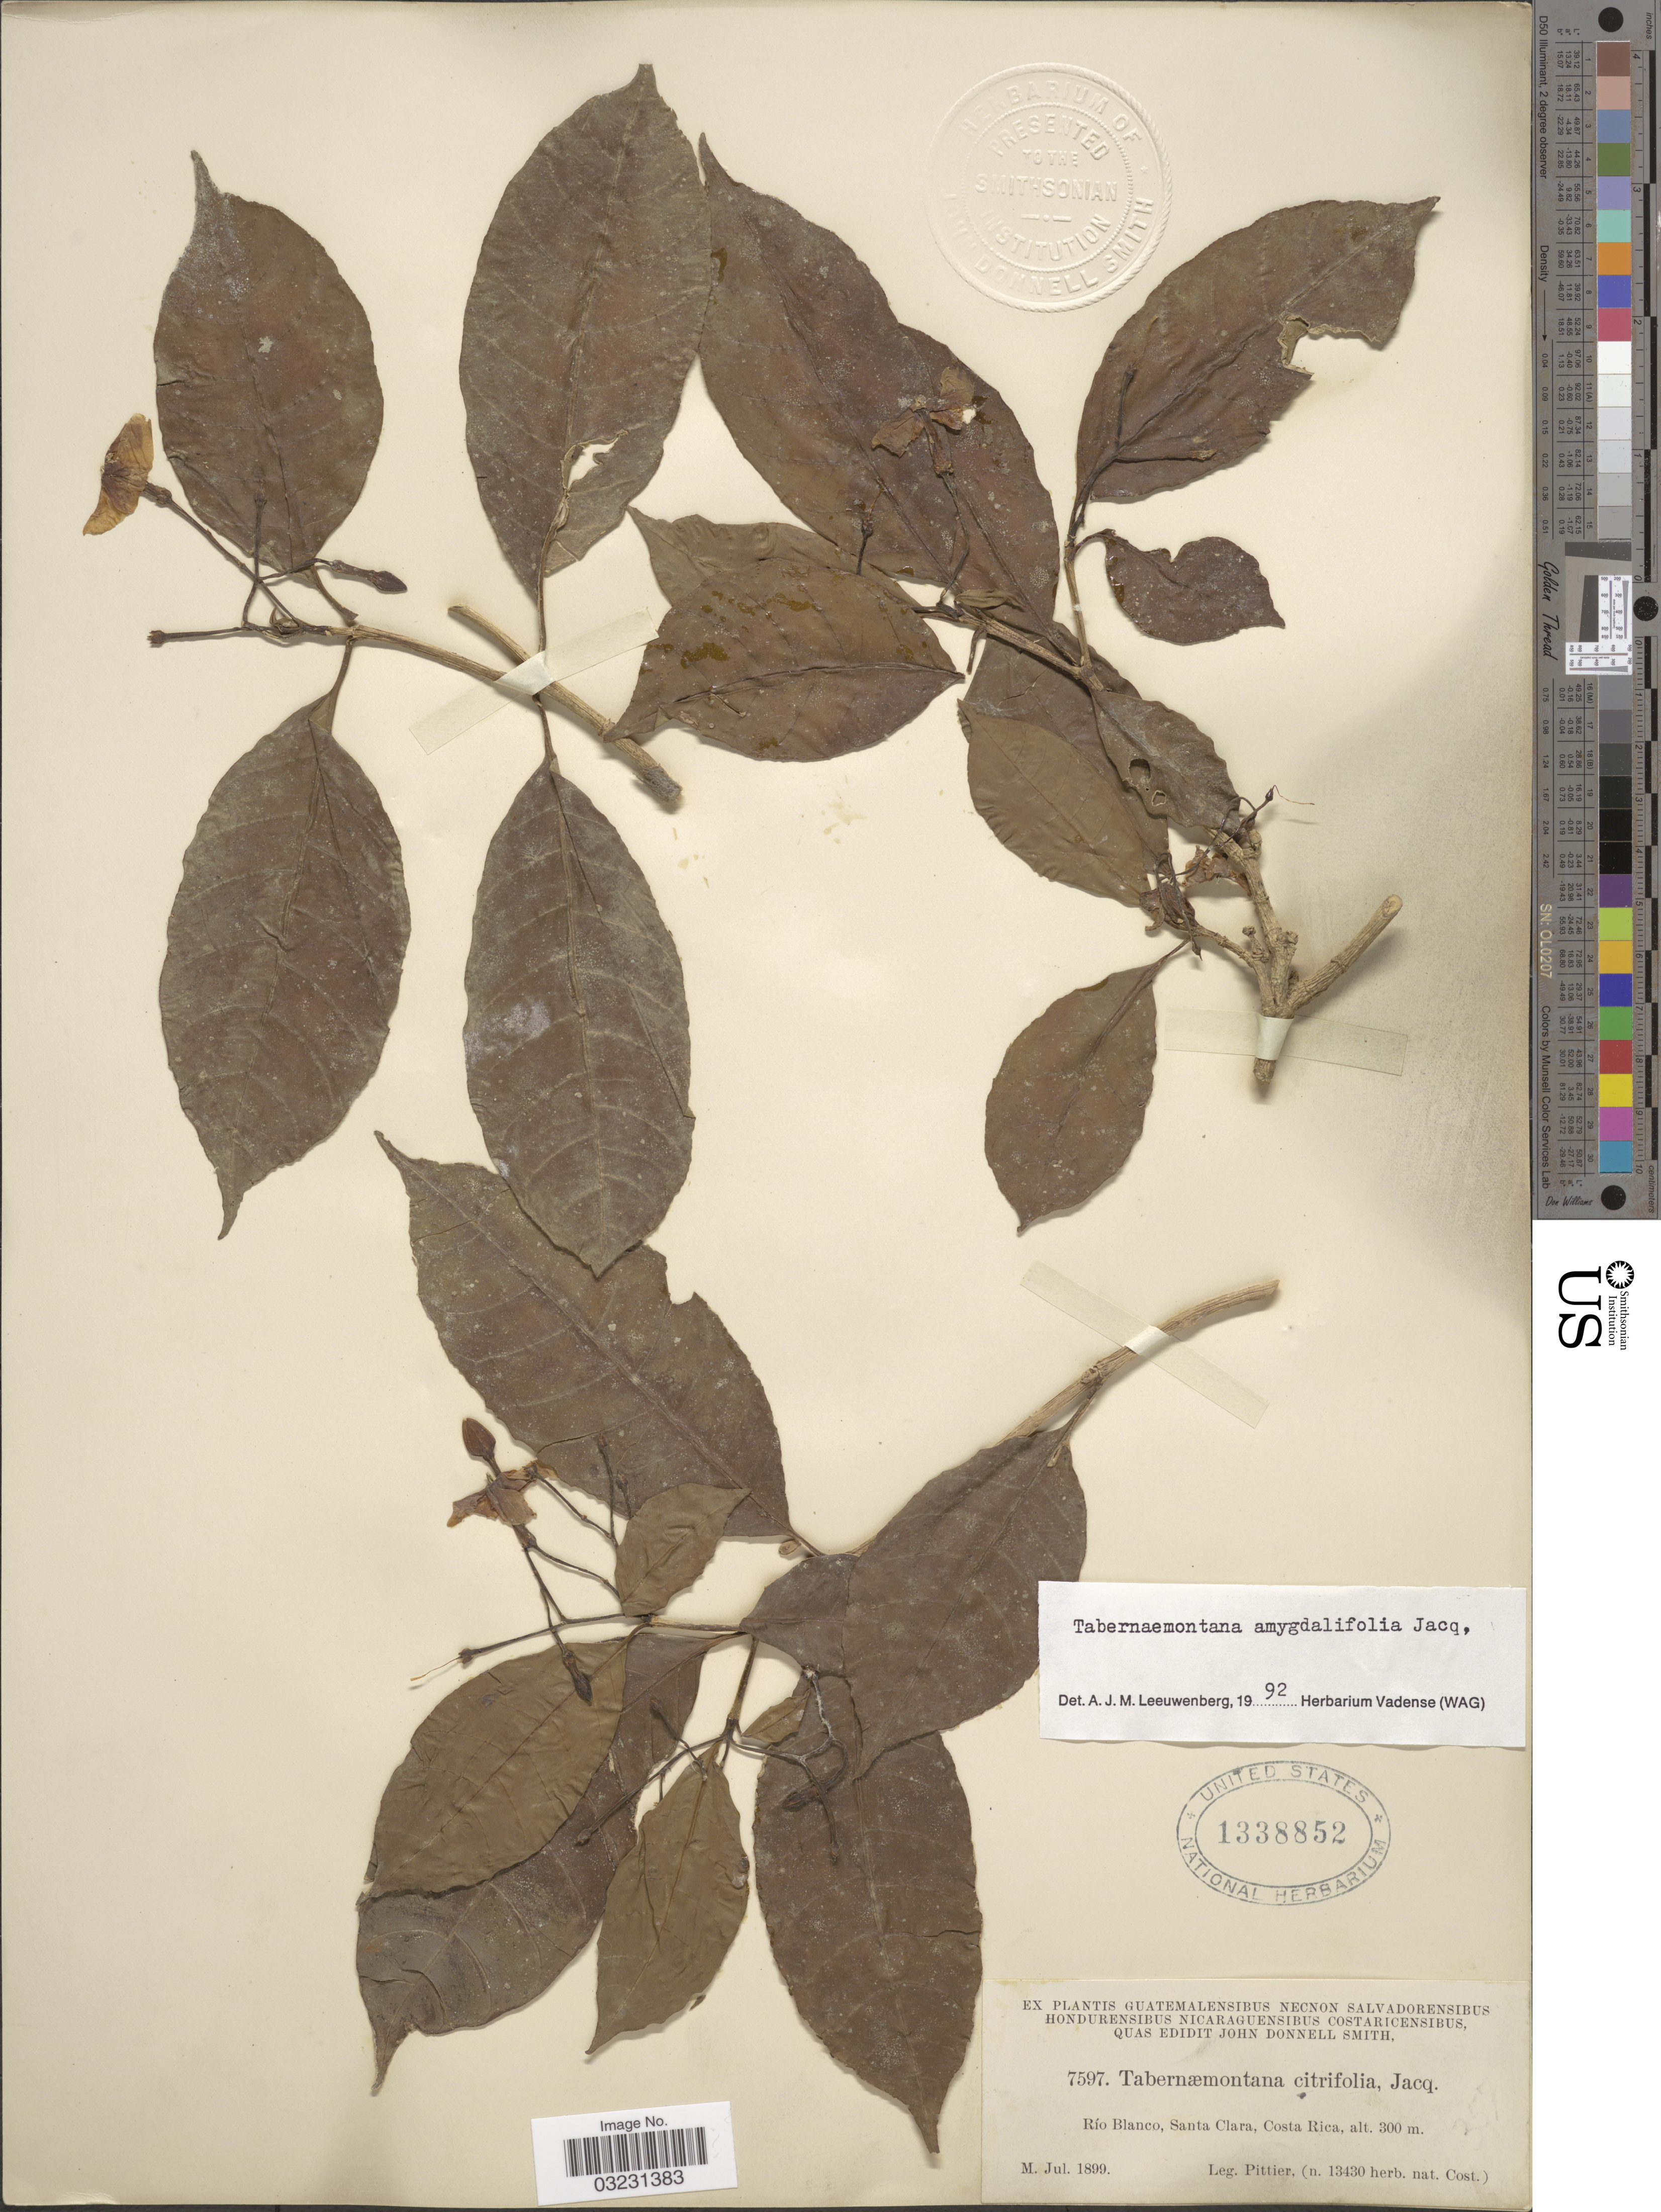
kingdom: Plantae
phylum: Tracheophyta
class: Magnoliopsida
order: Gentianales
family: Apocynaceae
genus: Tabernaemontana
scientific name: Tabernaemontana amygdalifolia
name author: Jacq.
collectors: Pittier, --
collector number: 7597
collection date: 1899-07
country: Costa Rica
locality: Río Blanco, Santa Clara.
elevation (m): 300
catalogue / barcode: US 1338852